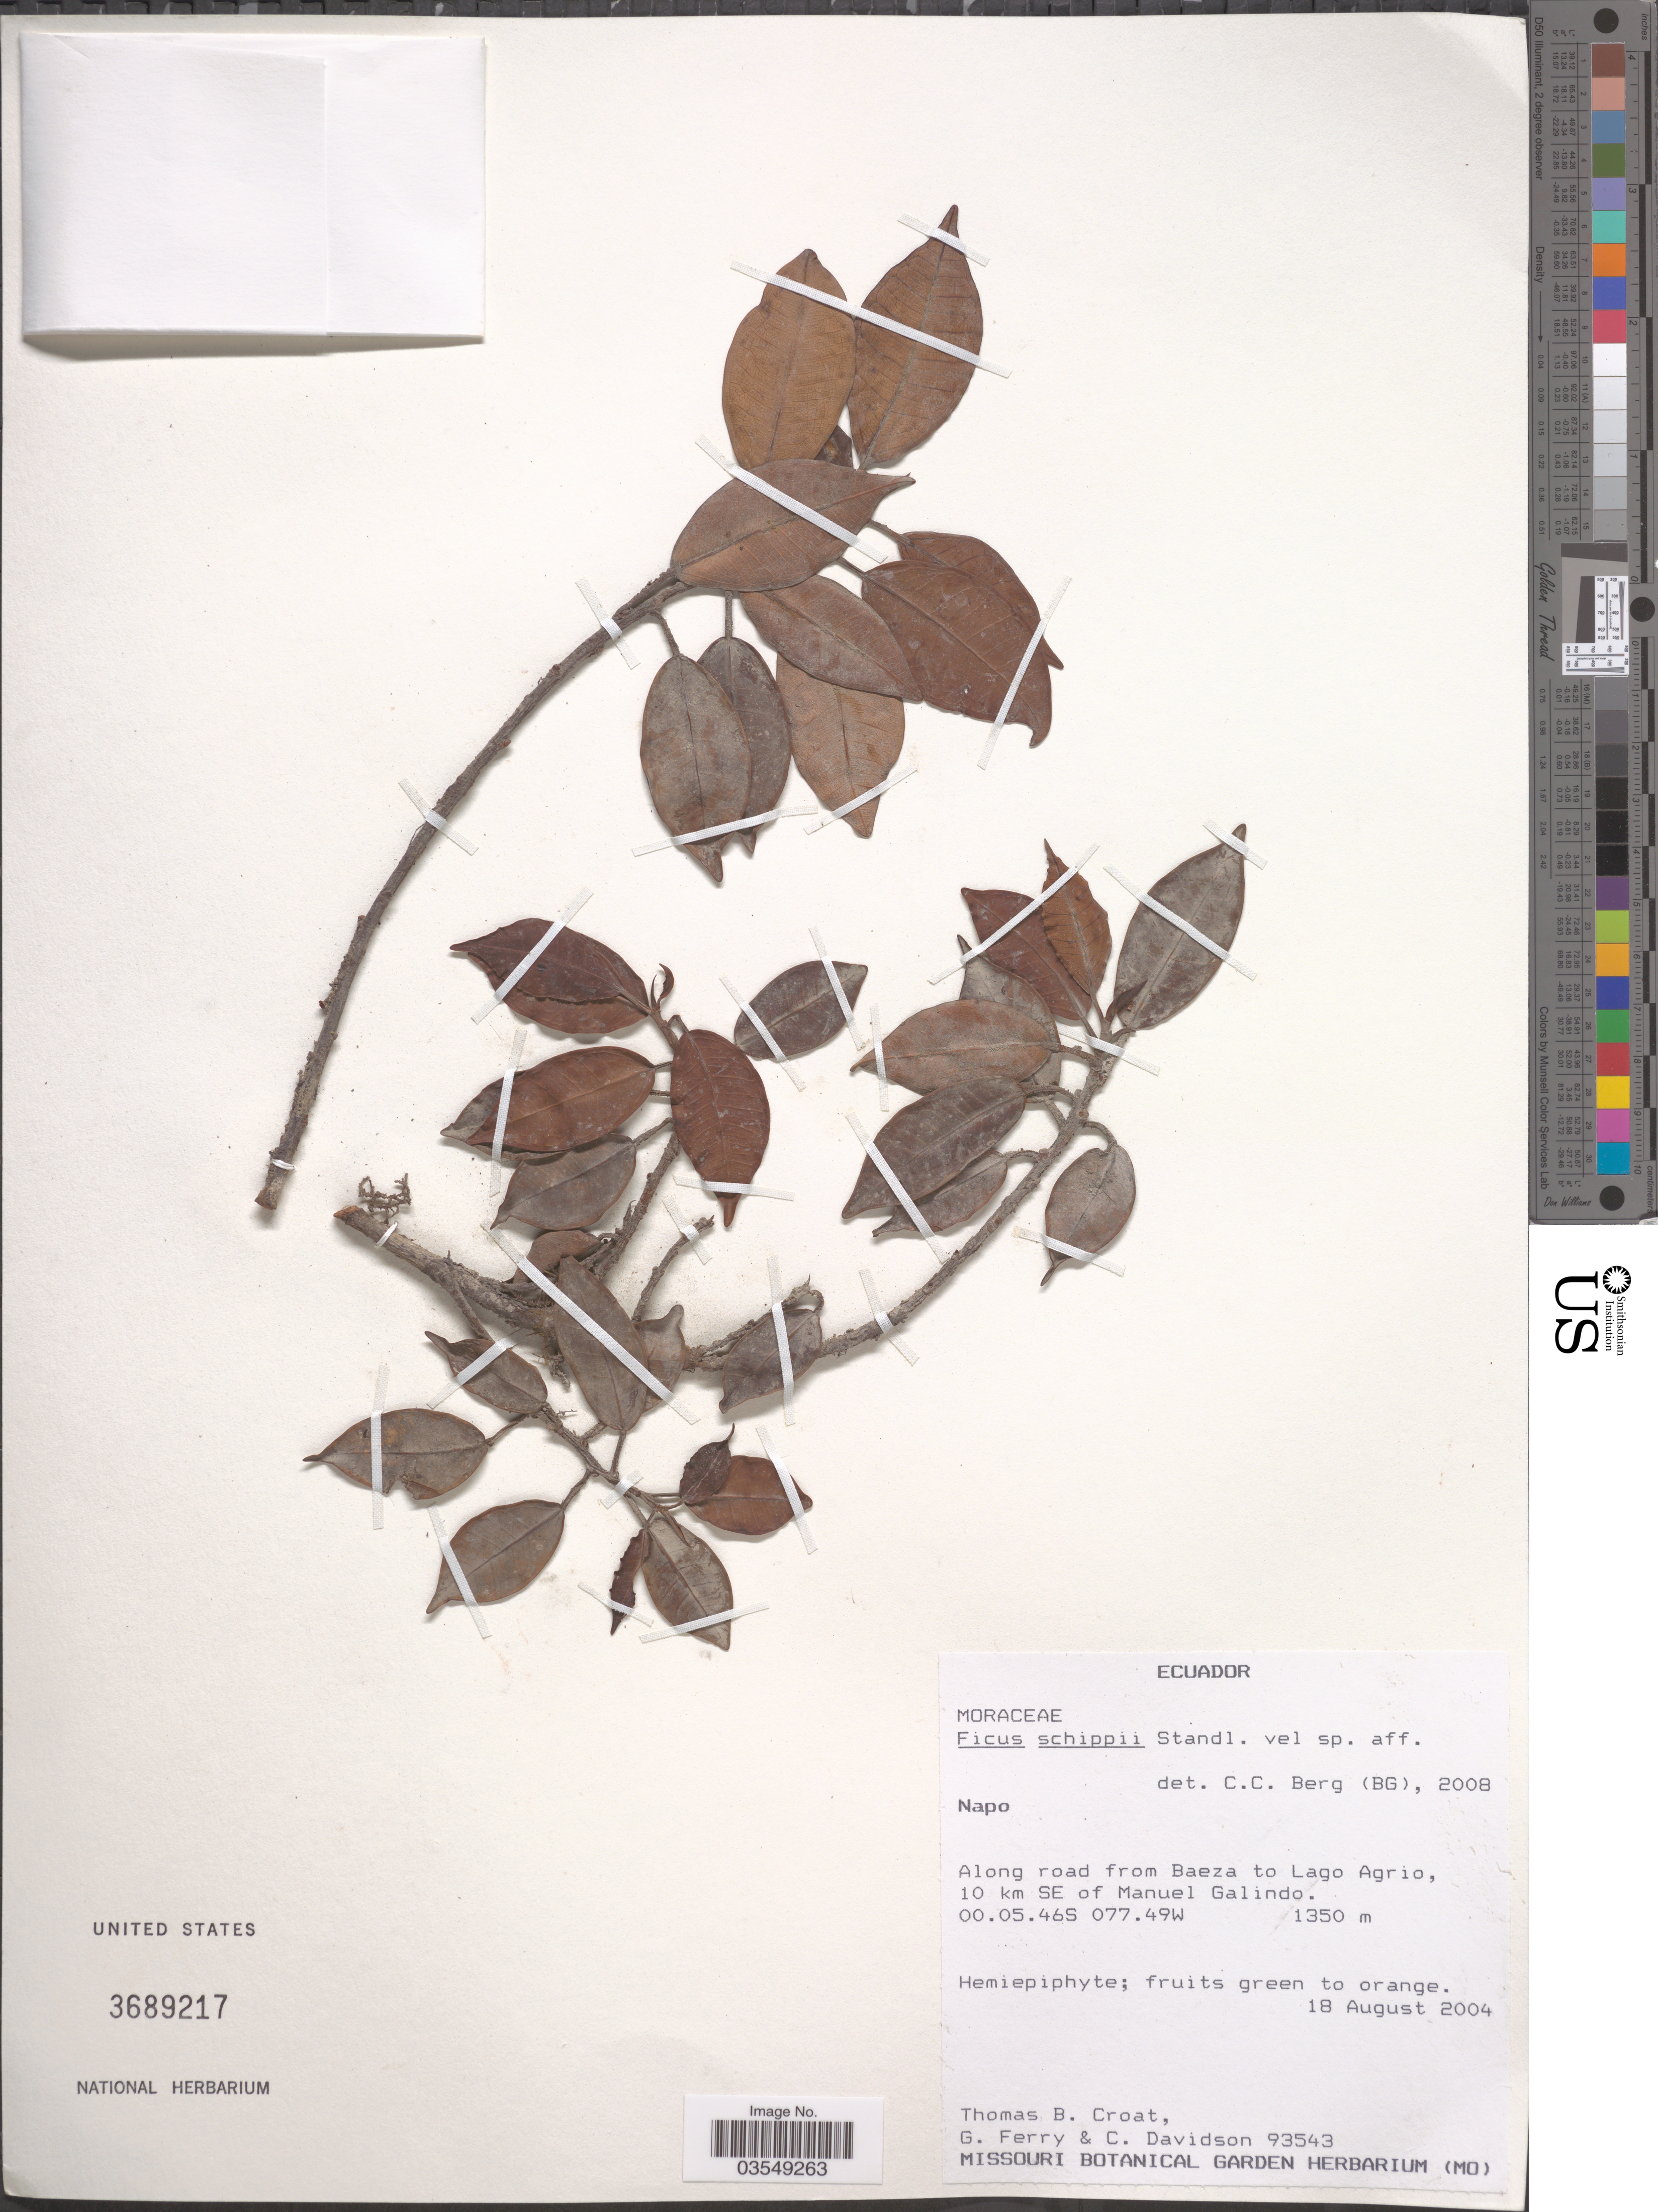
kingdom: Plantae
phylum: Tracheophyta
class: Magnoliopsida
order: Rosales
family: Moraceae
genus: Ficus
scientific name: Ficus schippii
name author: Standl.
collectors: T. B. Croat, G. Ferry & C. Davidson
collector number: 93543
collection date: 2004-08-18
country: Ecuador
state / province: Napo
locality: Along road from Baeza to Lago Agrio, 10 km SE of Manuel Galindo.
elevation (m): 1350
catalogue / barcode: US 3689217